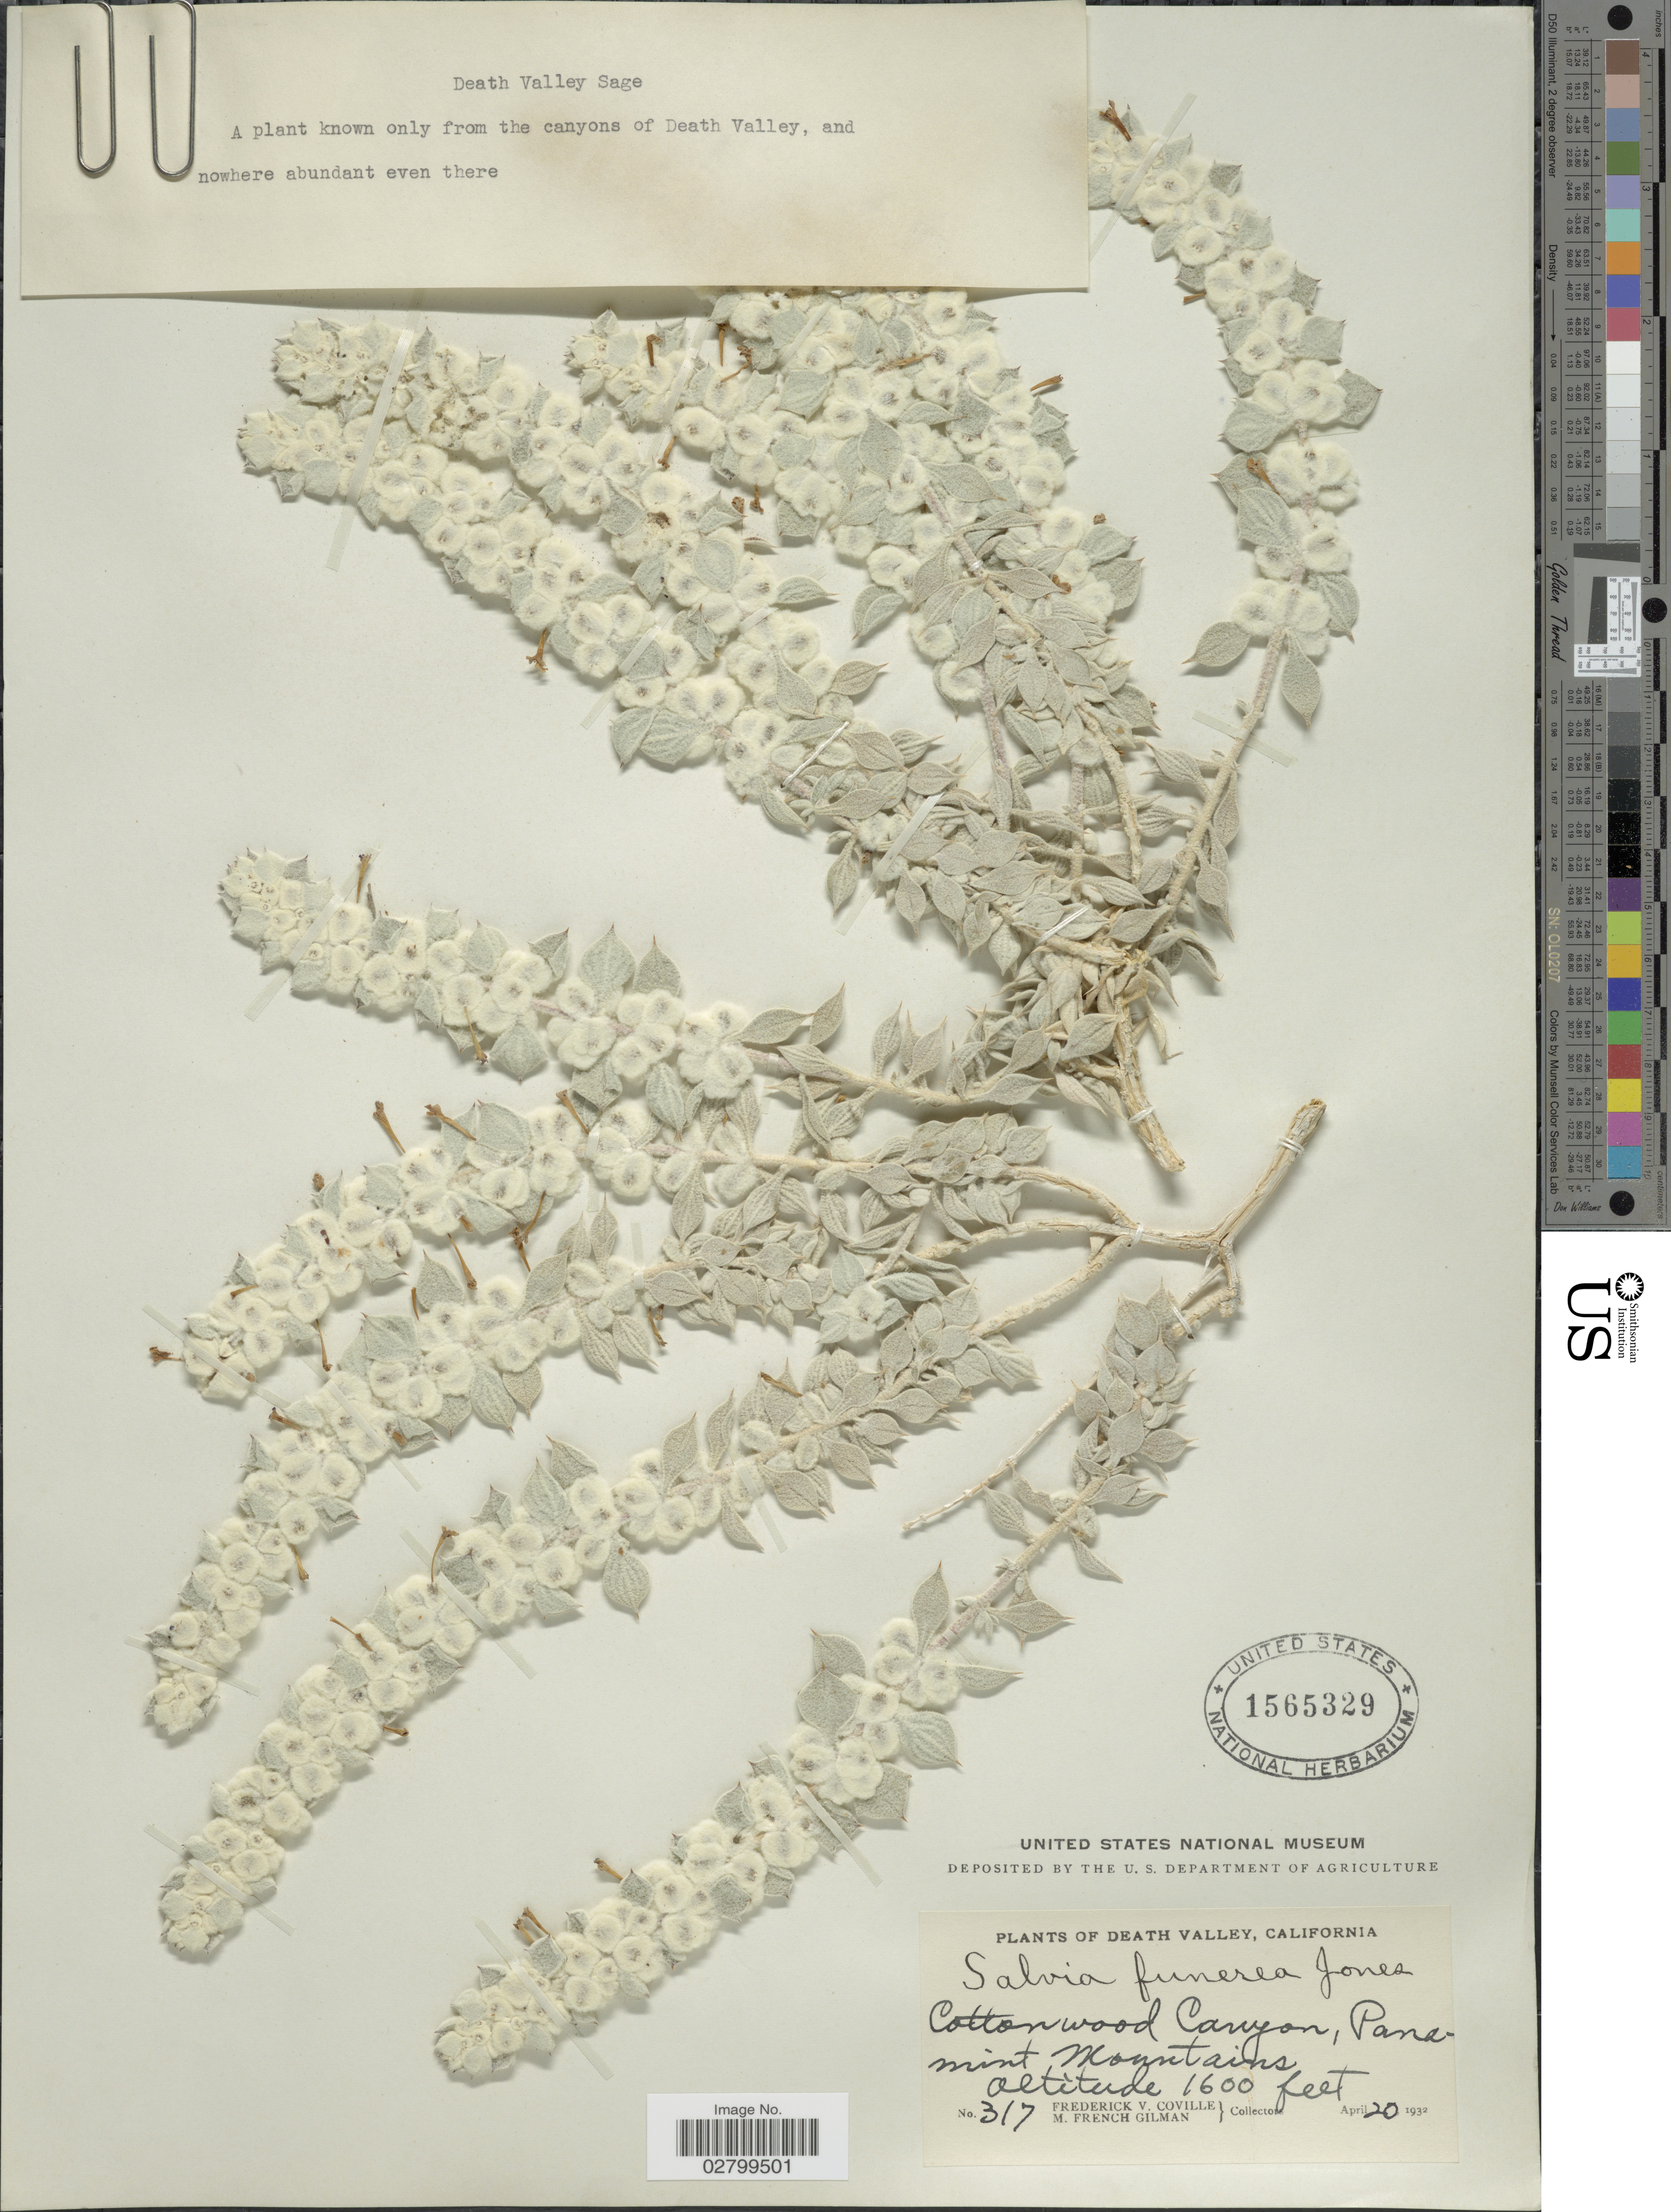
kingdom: Plantae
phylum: Tracheophyta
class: Magnoliopsida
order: Lamiales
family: Lamiaceae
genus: Salvia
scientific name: Salvia funerea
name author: M.E. Jones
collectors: F. V. Coville & M. F. Gilman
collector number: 317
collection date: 1932-04-20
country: United States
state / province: California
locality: Death Valley. Cotton wood Canyon, Panamint Mountains.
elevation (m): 488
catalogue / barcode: US 1565329